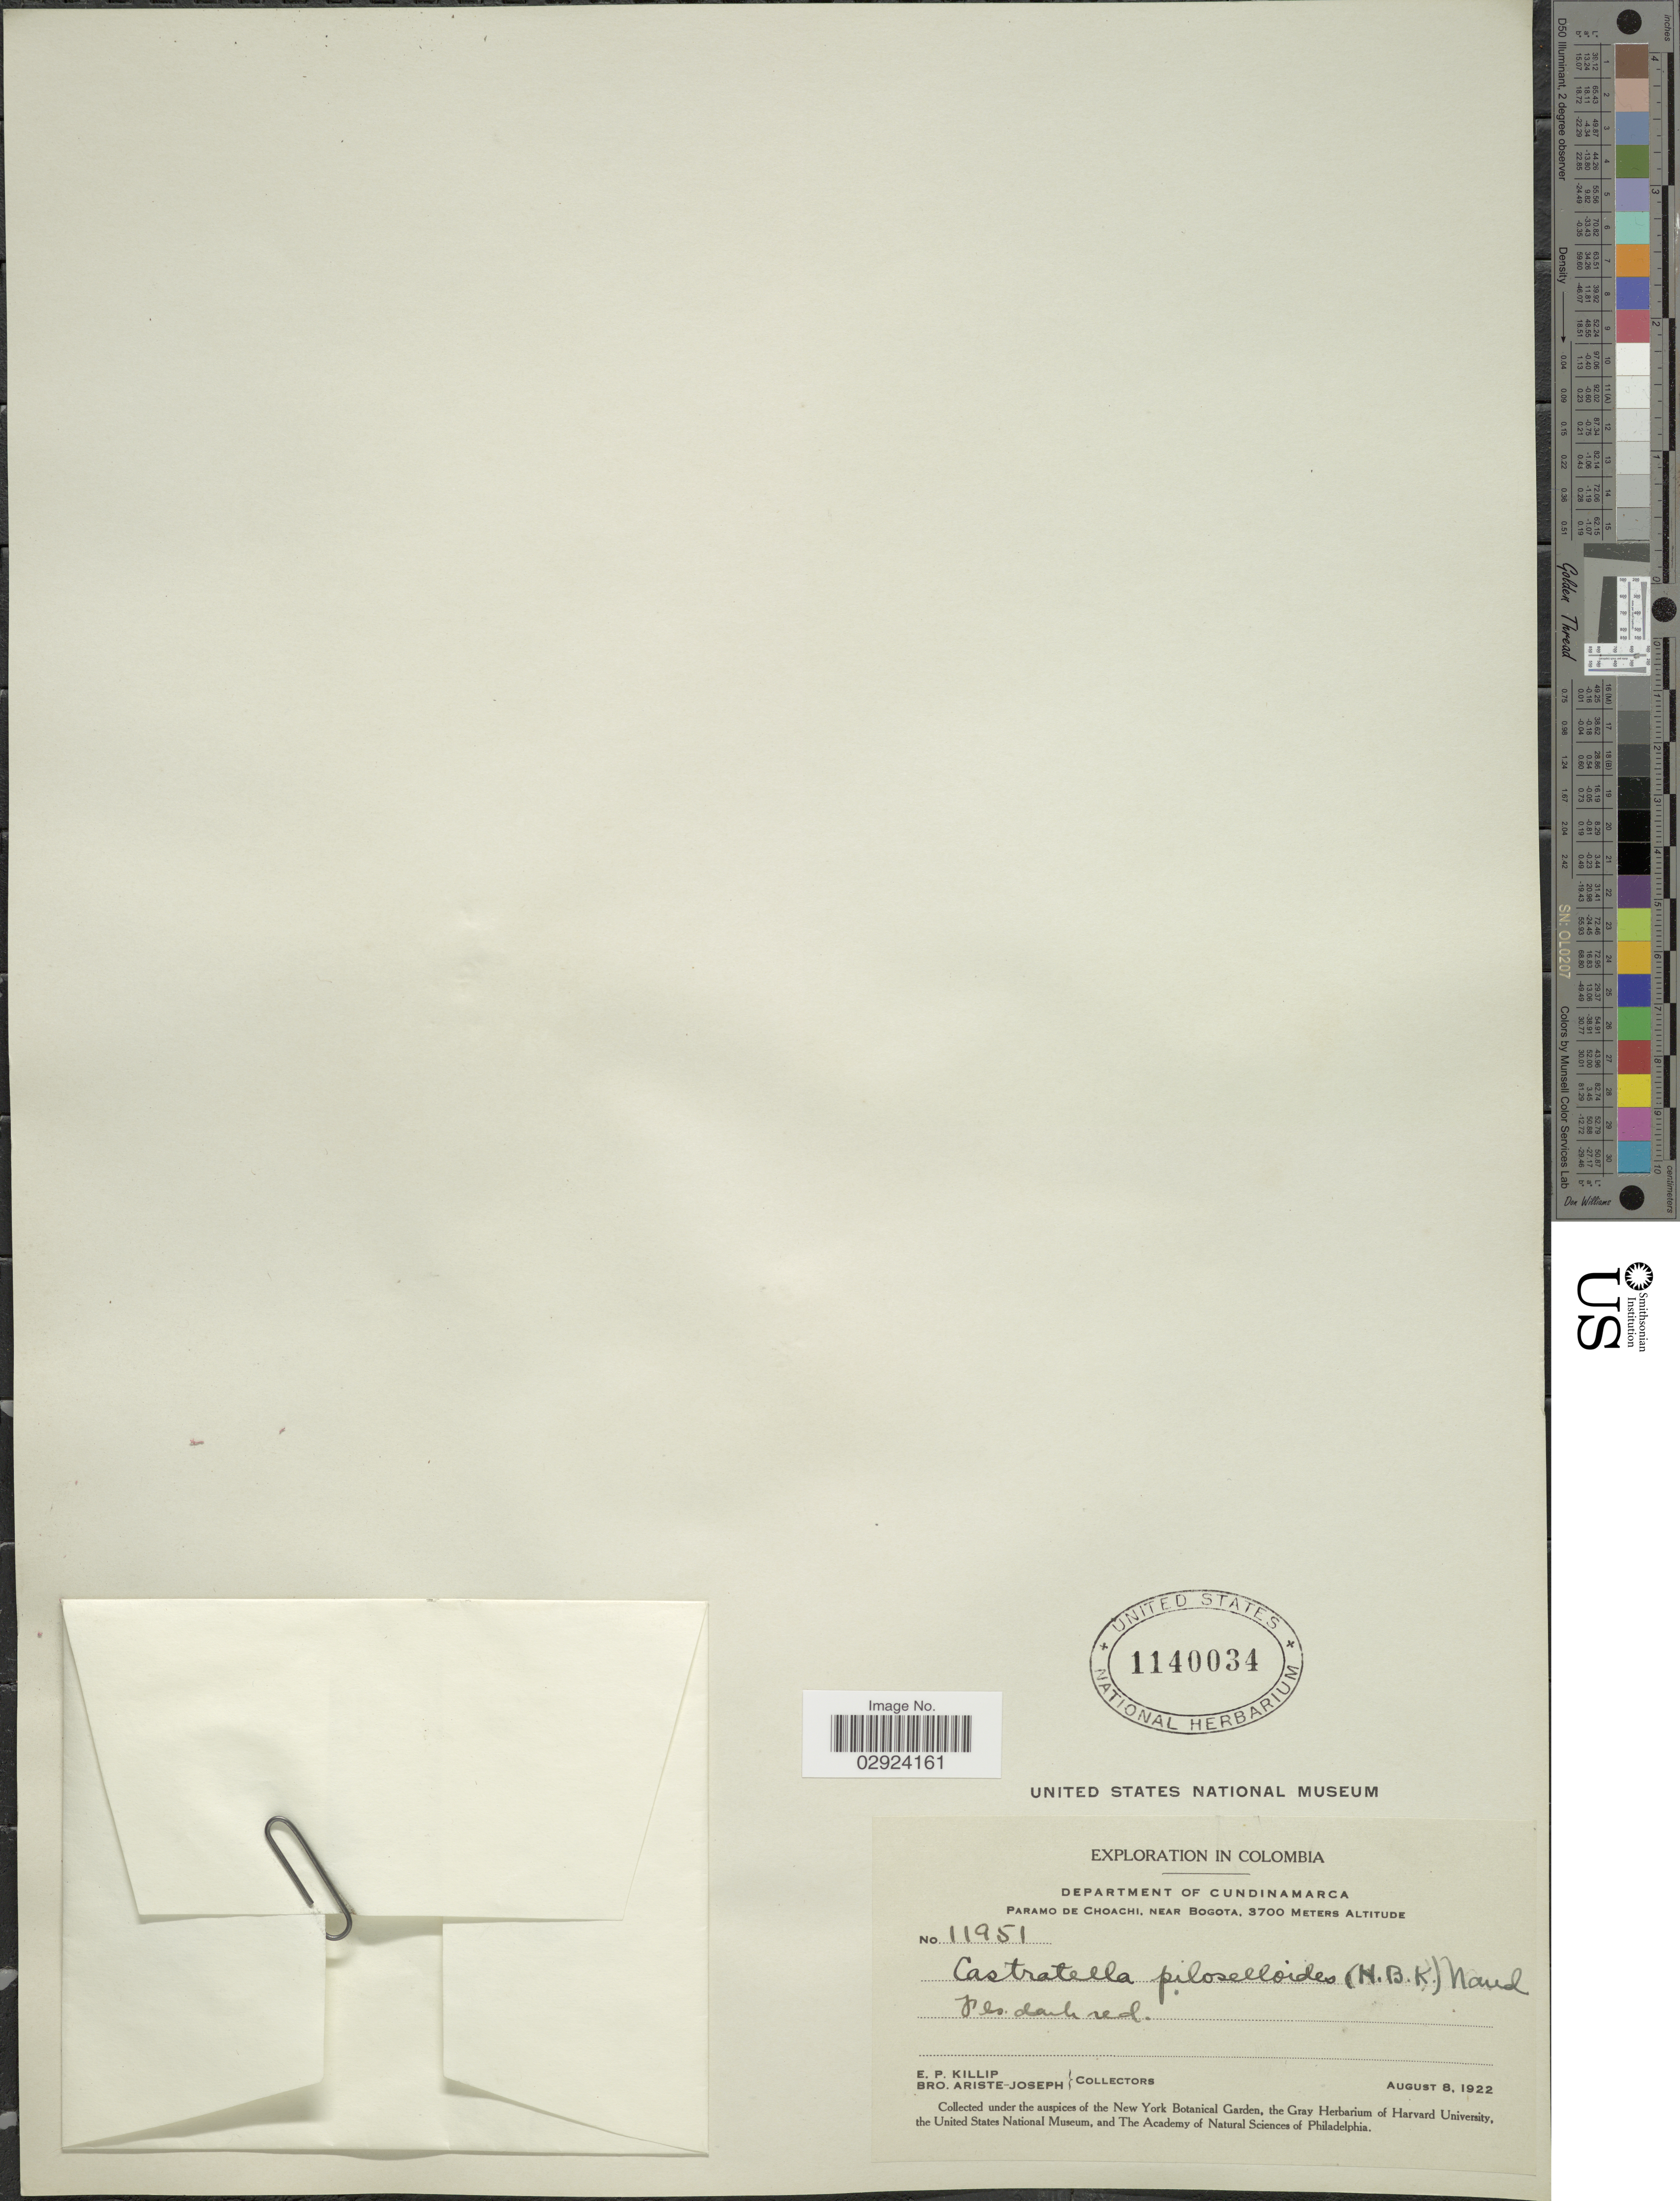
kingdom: Plantae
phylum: Tracheophyta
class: Magnoliopsida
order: Myrtales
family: Melastomataceae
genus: Castratella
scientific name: Castratella piloselloides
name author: (Bonpl.) Naudin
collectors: E. P. Killip & Bro. Ariste-Joseph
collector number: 11951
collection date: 1922-08-08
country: Colombia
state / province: Cundinamarca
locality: Department of Cundinamarca, Paramo de Choachi, near Bogota.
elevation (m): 3700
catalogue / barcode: US 1140034